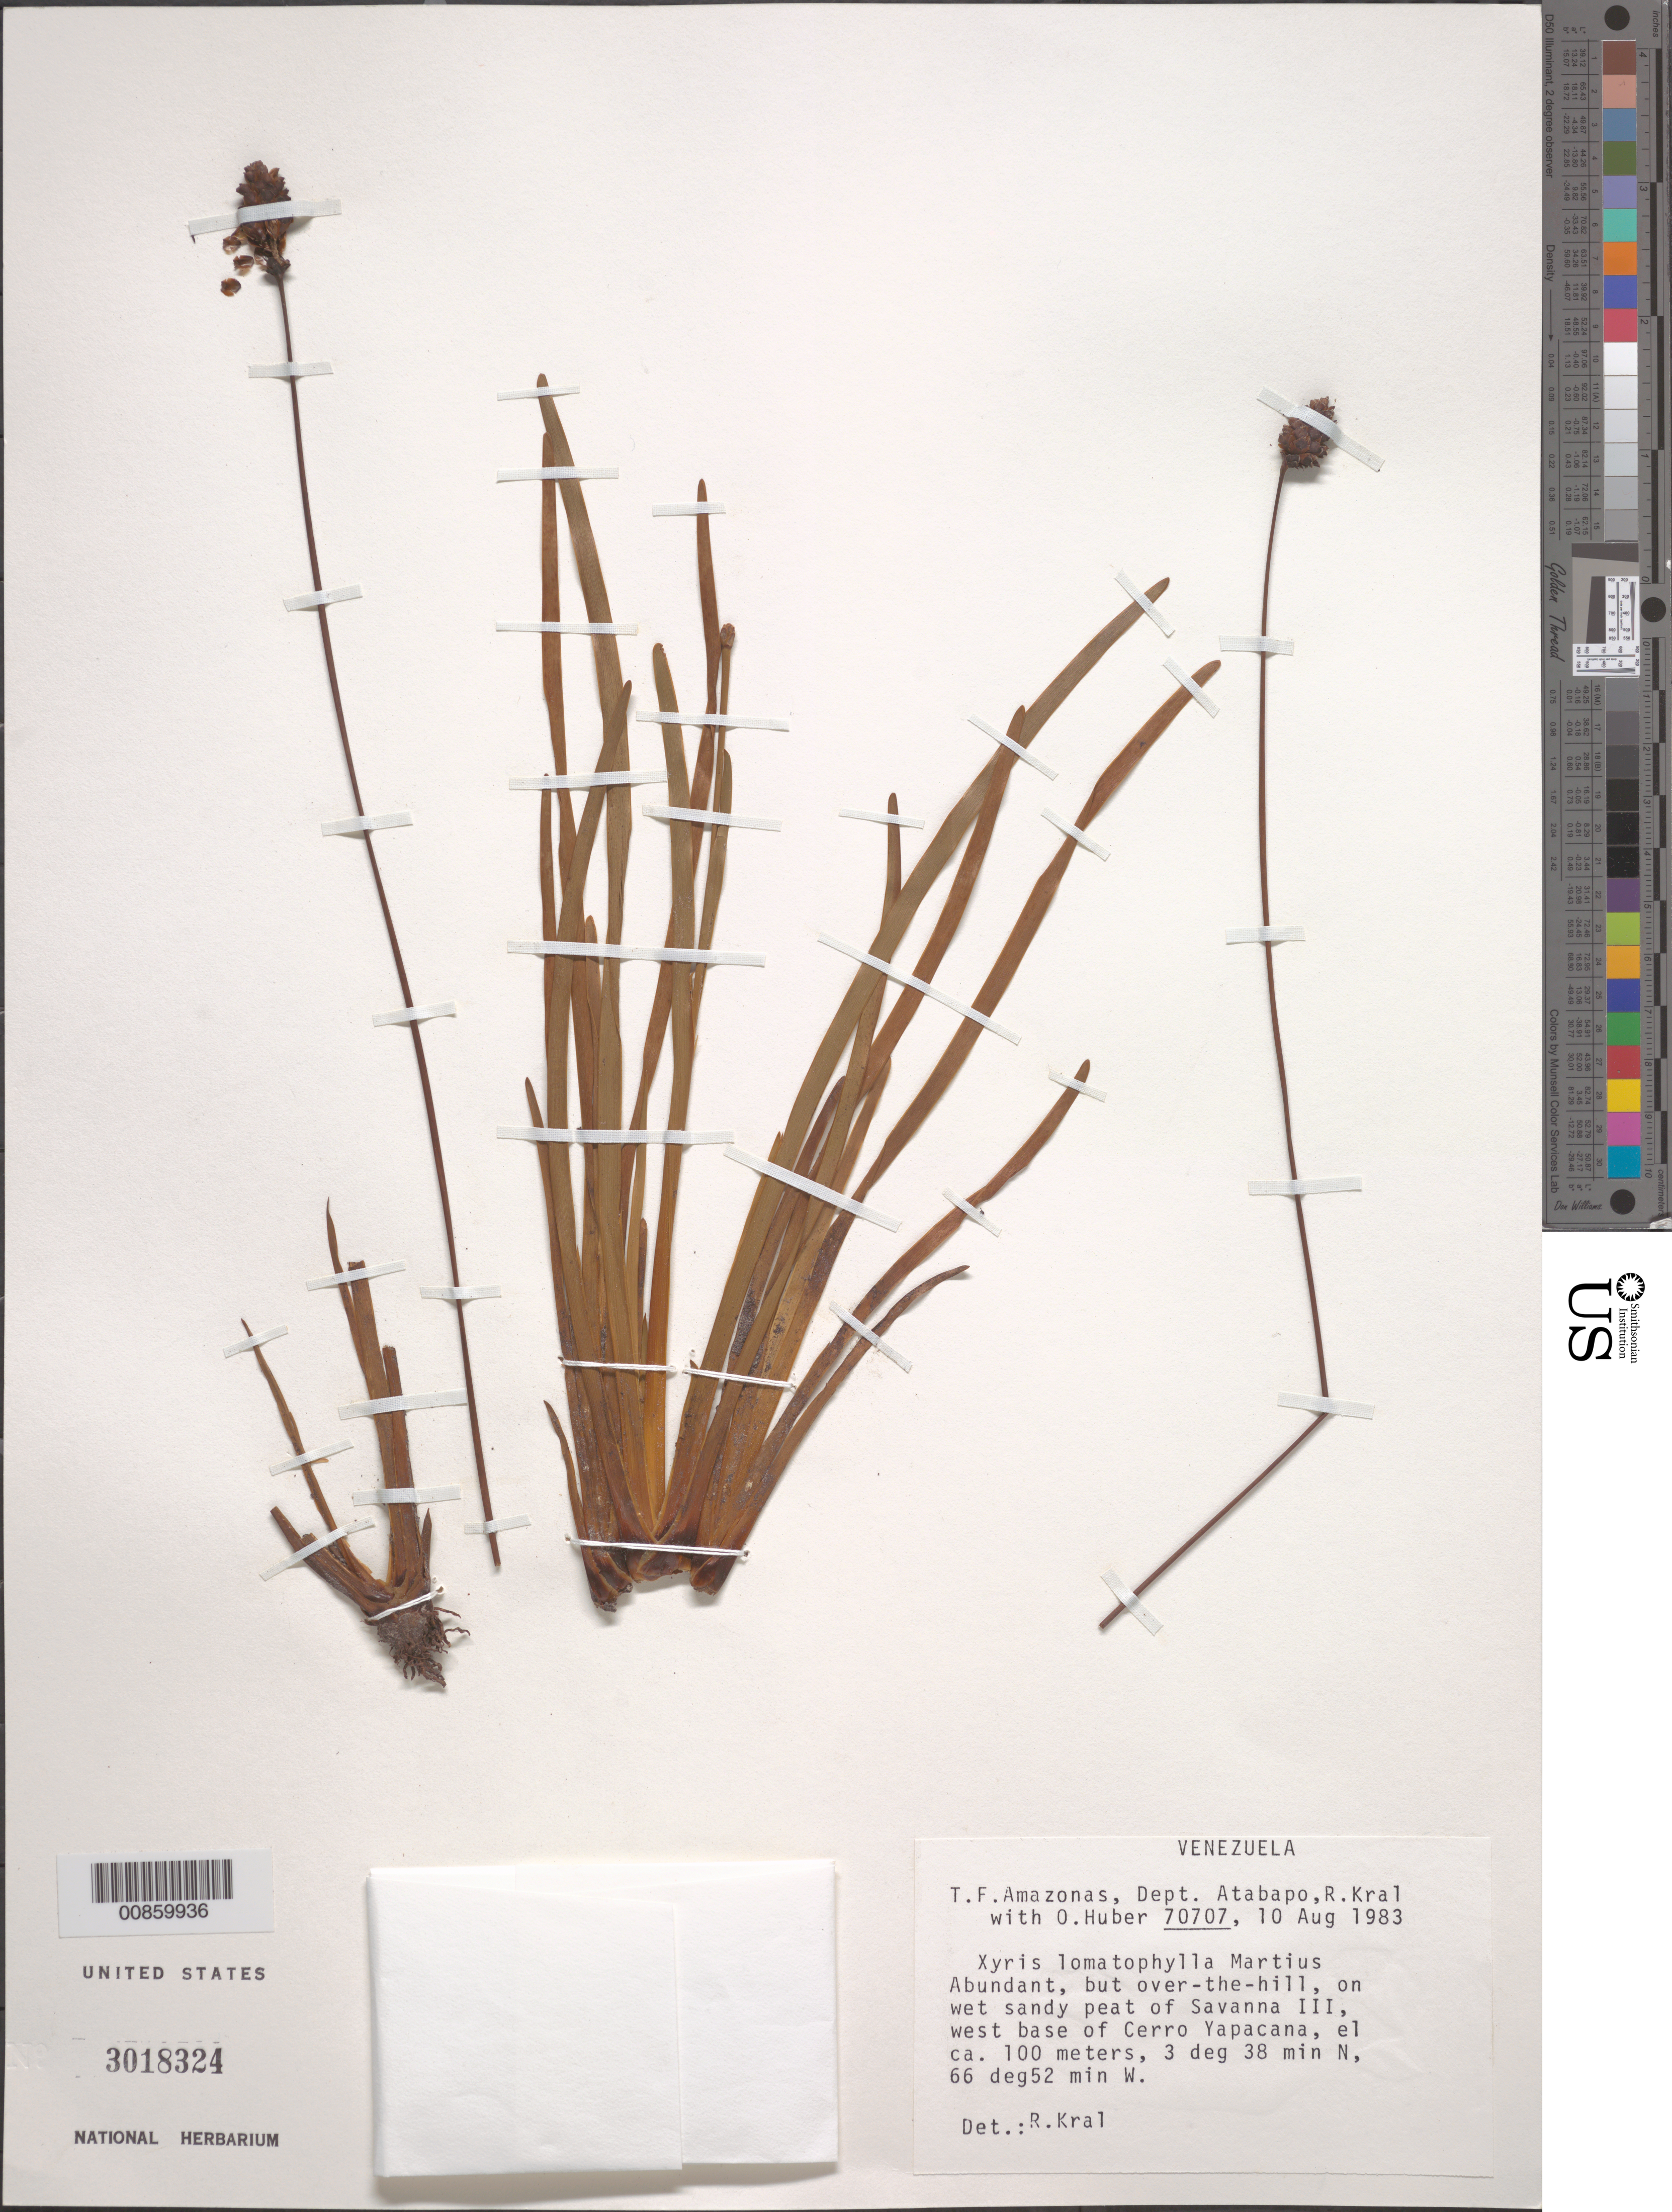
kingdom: Plantae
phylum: Tracheophyta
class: Liliopsida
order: Poales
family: Xyridaceae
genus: Xyris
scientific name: Xyris lomatophylla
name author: Mart.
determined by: Kral, Robert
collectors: R. Kral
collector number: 70707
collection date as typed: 10-Aug-83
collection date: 1983-08-10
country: Venezuela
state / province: Amazonas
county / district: Atabapo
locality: Savanna III; west base of Cerro Yapacána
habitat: Wet sandy peat.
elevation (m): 100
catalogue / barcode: US 3018324